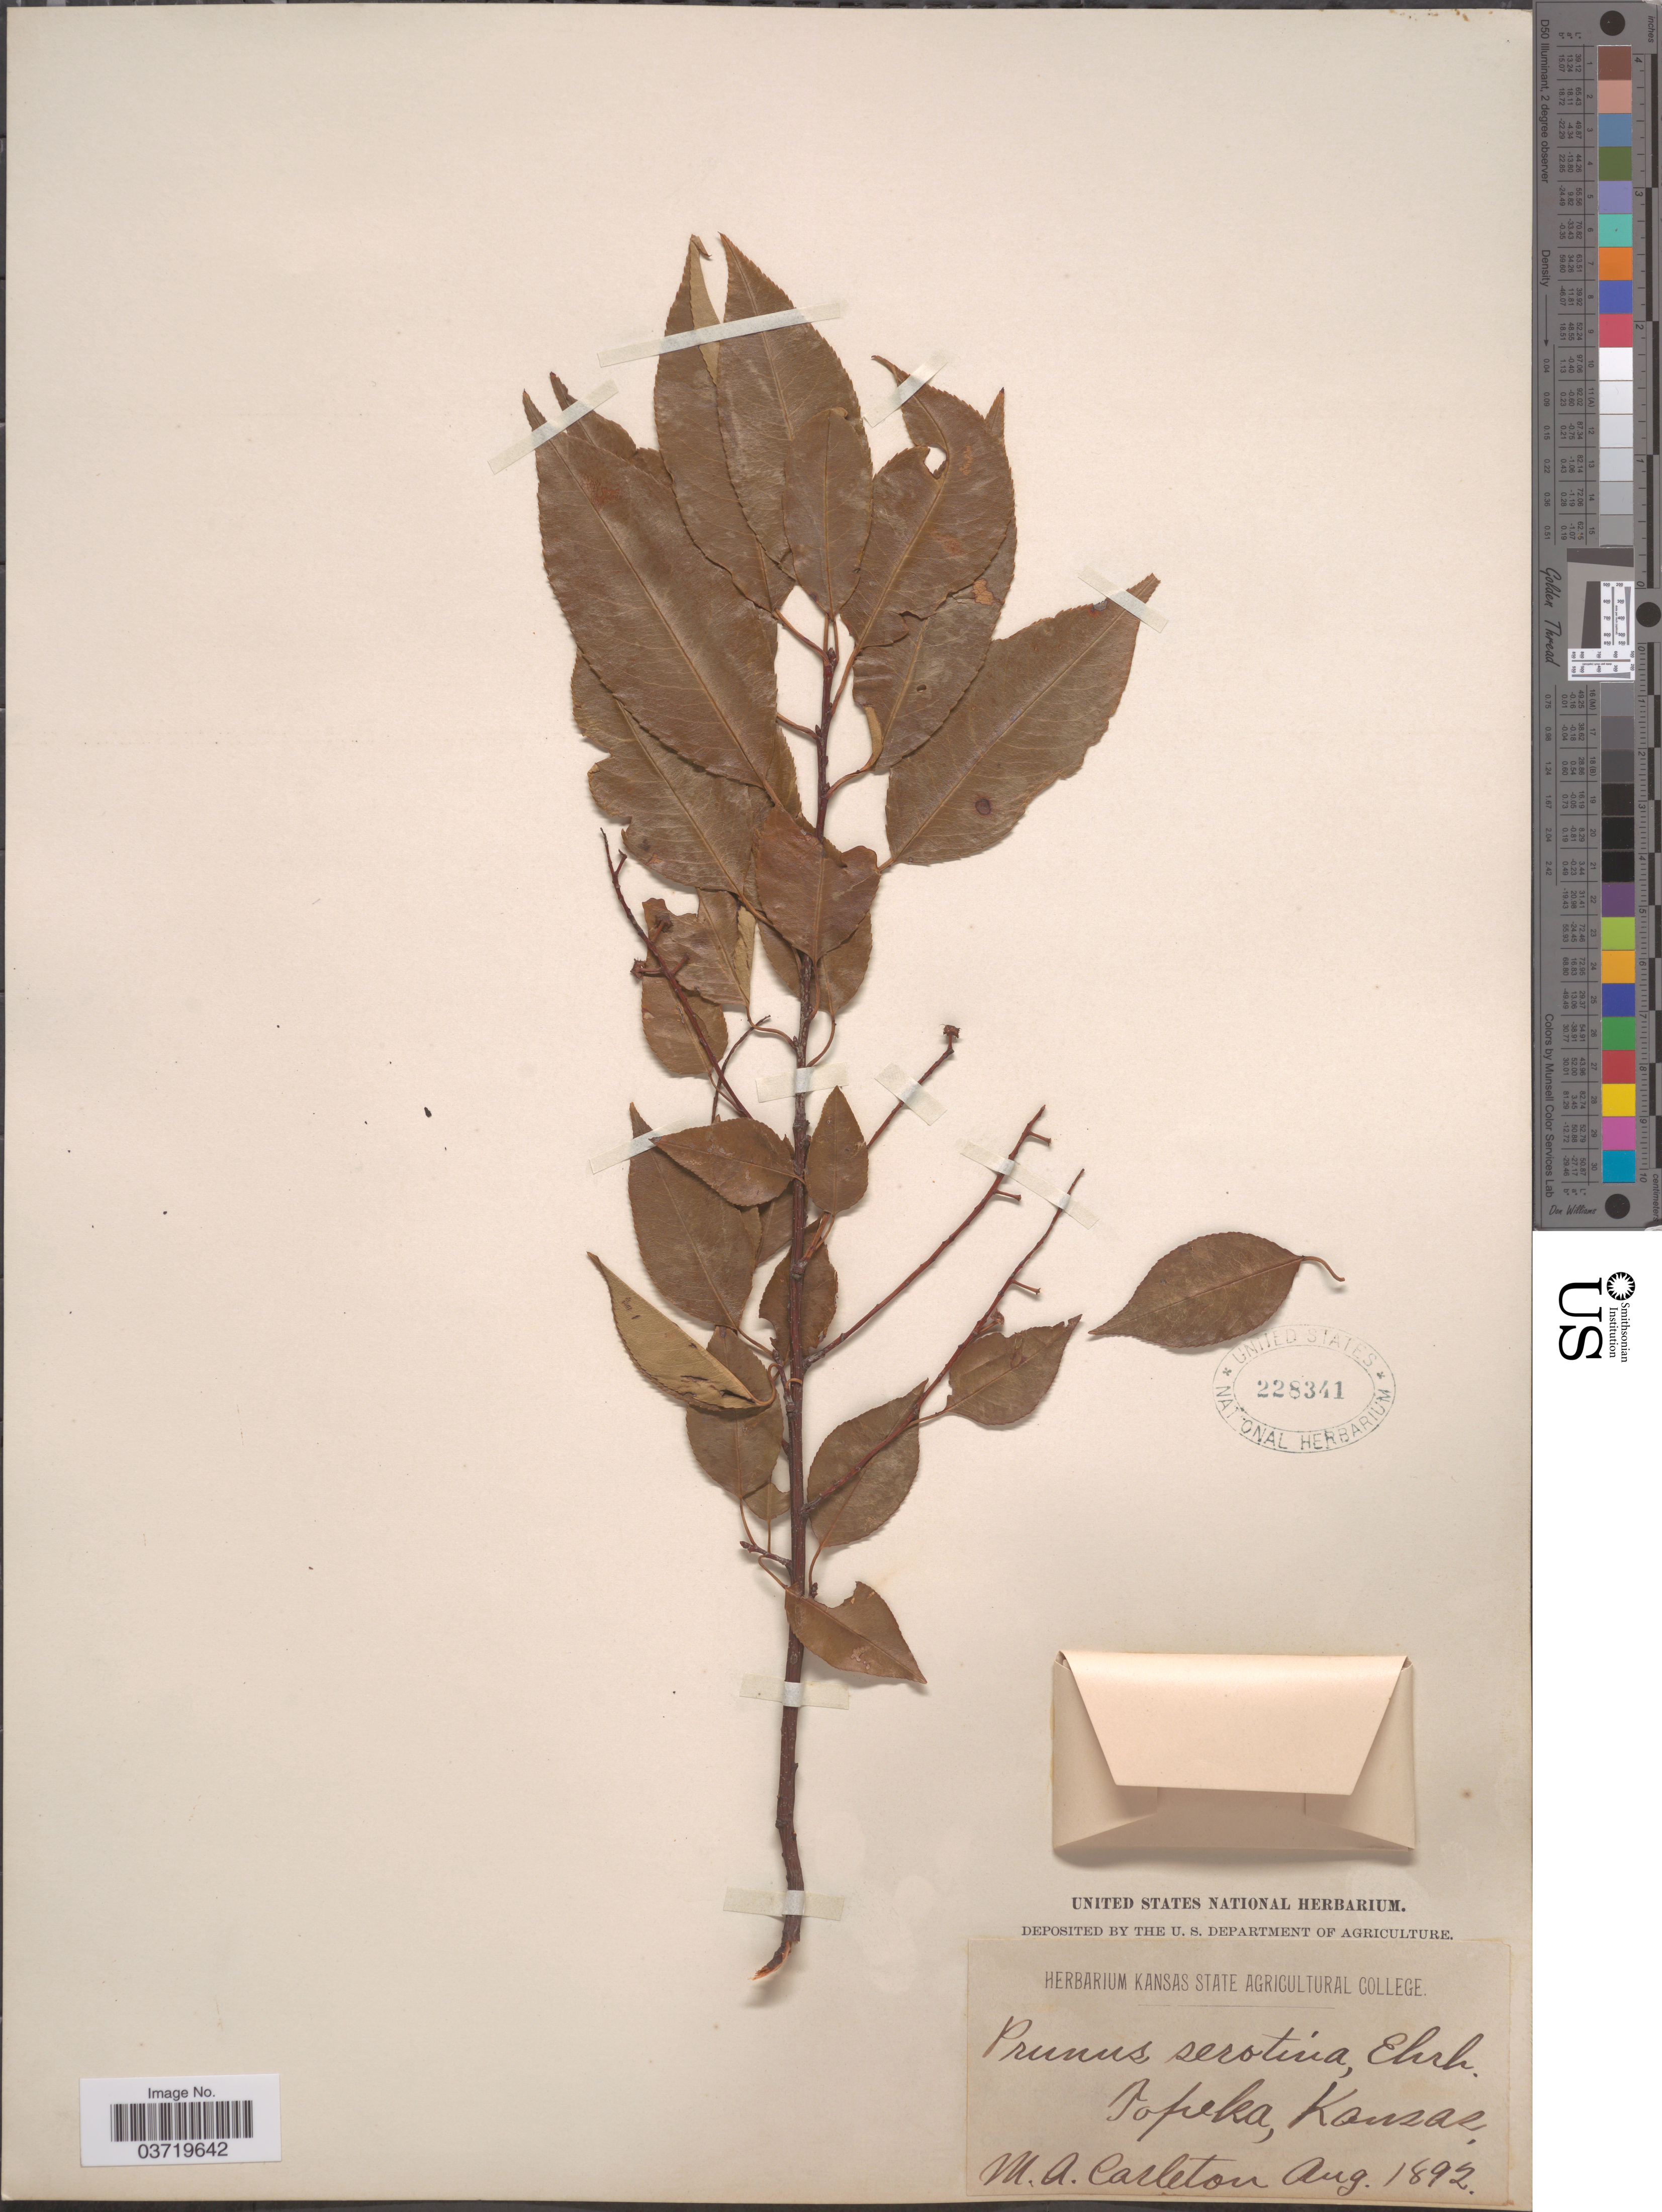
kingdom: Plantae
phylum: Tracheophyta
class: Magnoliopsida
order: Rosales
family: Rosaceae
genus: Prunus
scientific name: Prunus serotina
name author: Ehrh.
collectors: M. A. Carleton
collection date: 1892-08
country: United States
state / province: Kansas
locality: Topeka.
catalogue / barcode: US 228341